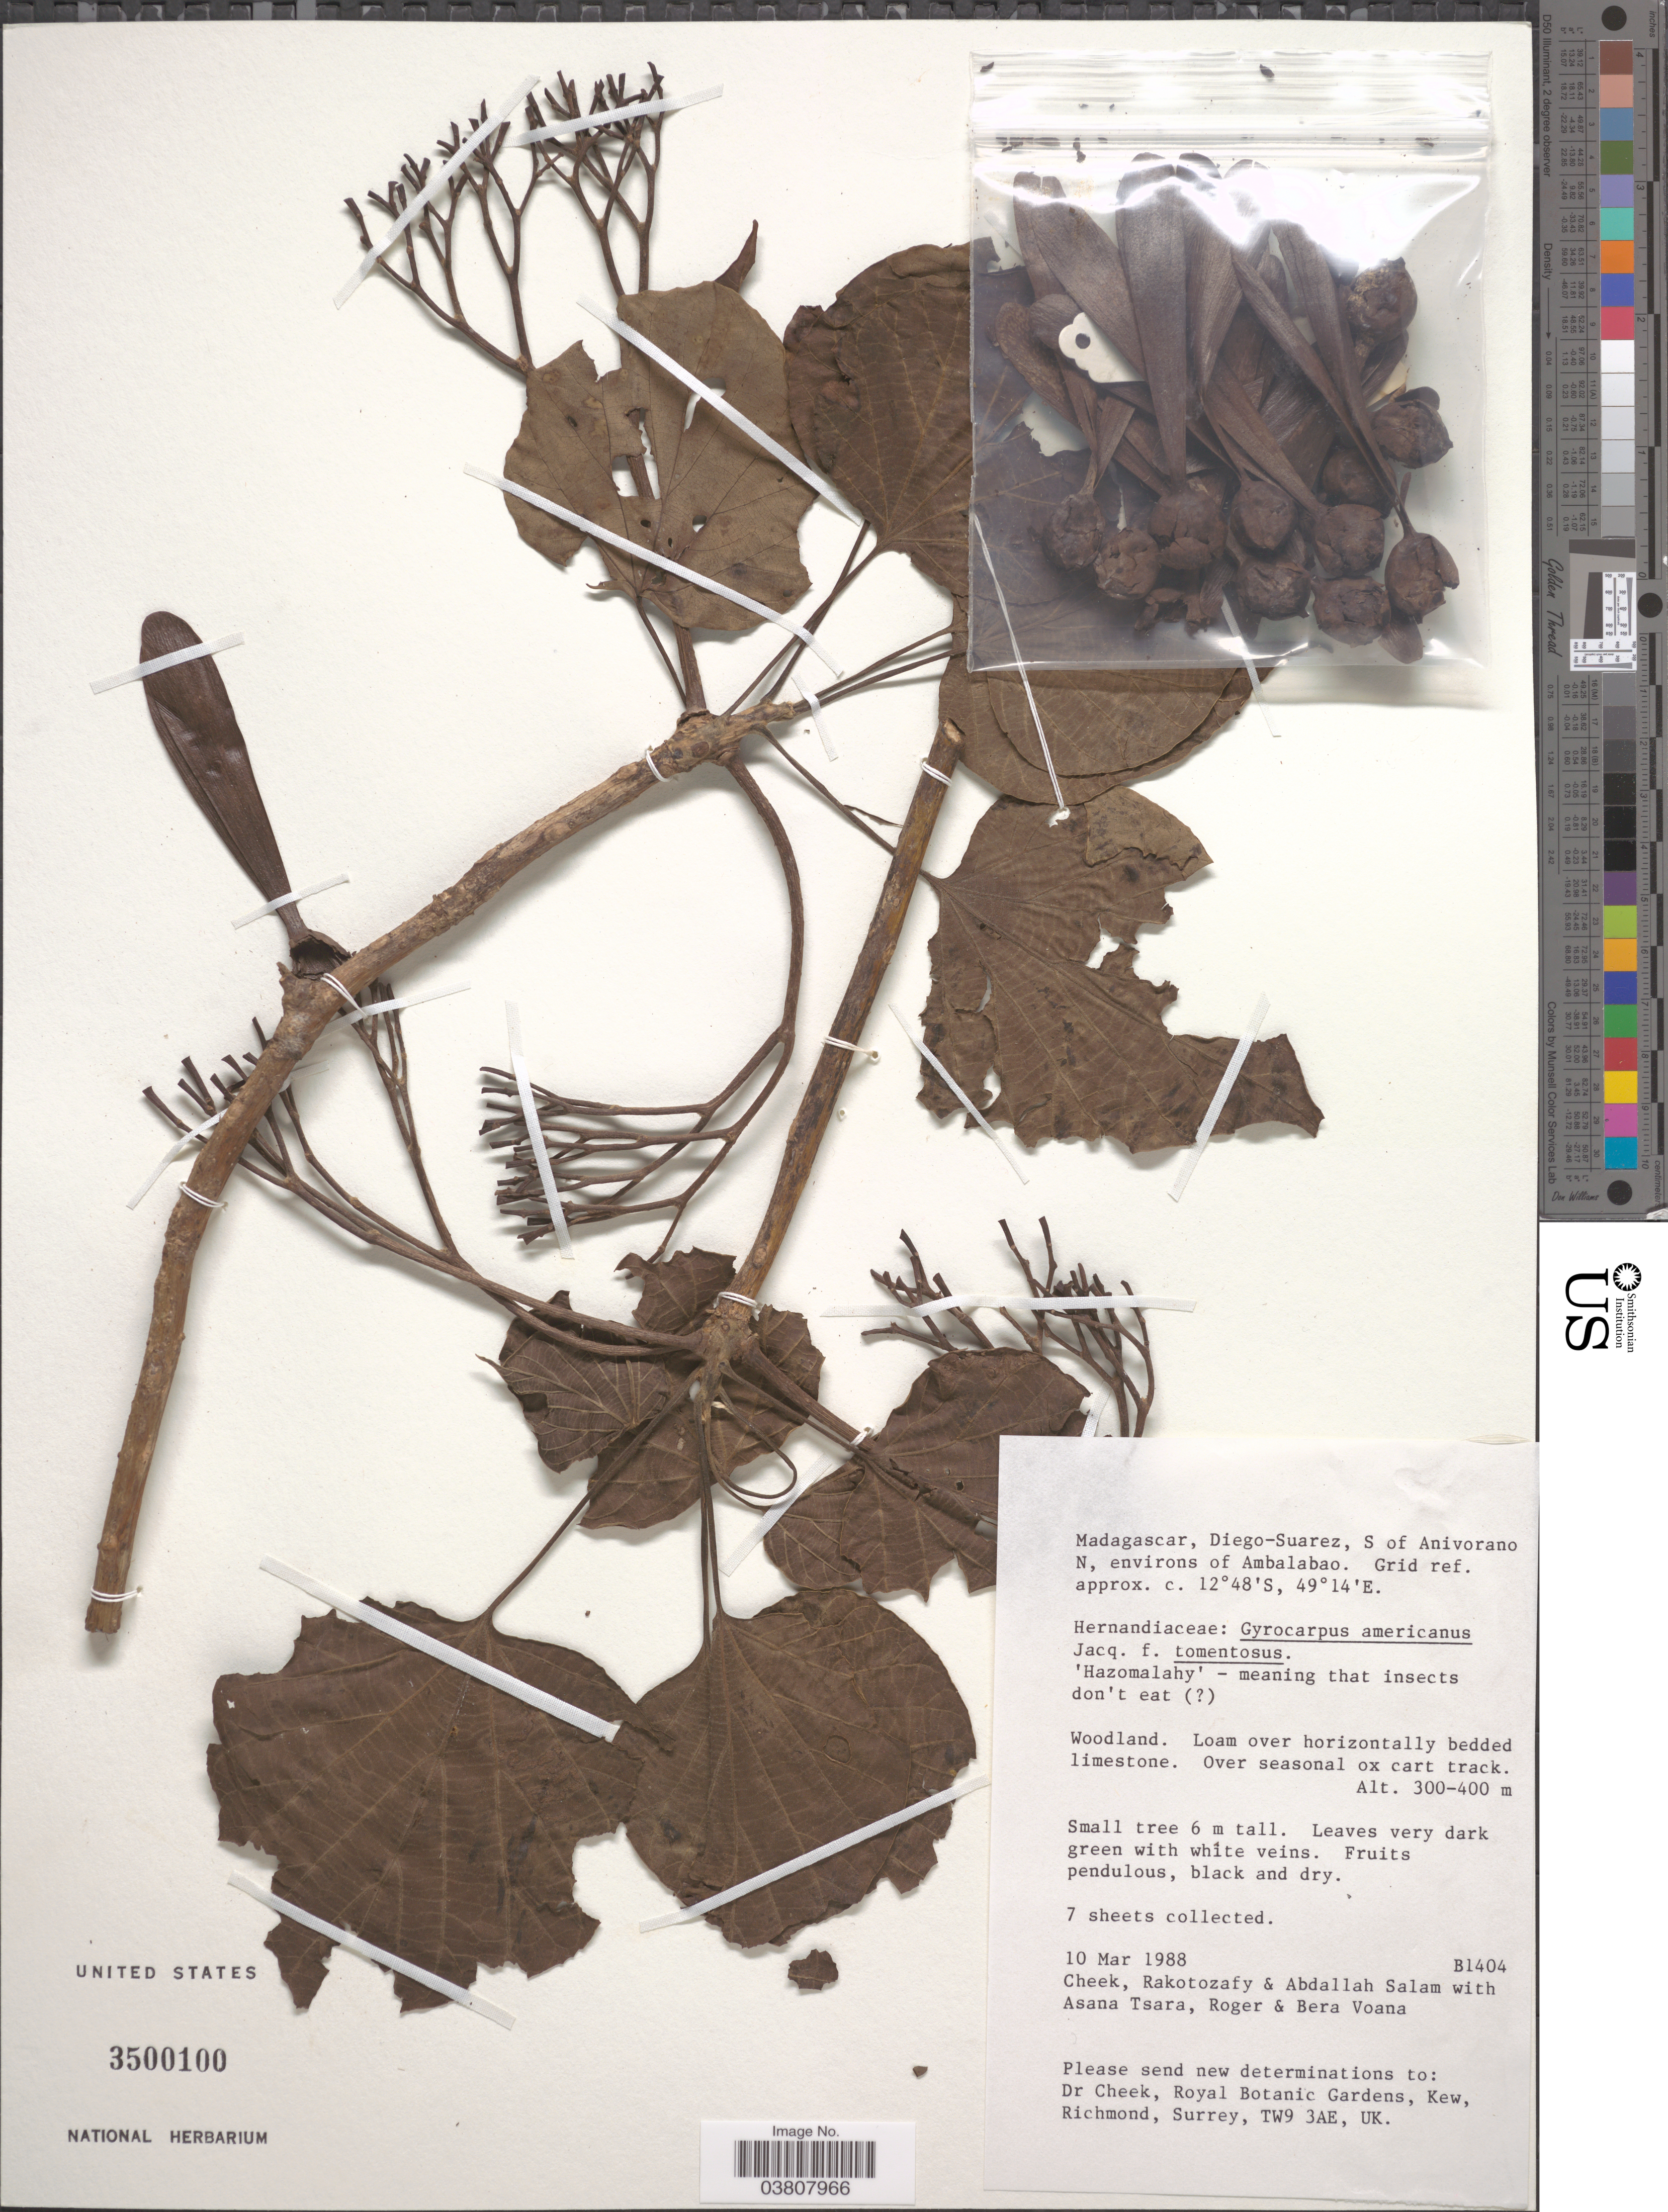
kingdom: Plantae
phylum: Tracheophyta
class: Magnoliopsida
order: Laurales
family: Hernandiaceae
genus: Gyrocarpus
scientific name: Gyrocarpus americanus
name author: Jacq.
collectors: -. Cheek, Rakotozafy, A. Salam, A. Tsara & et al.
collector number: B1404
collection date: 1988-03-10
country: Madagascar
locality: Diego-Suarez, S of Anivorano N, environs of Ambalaboa.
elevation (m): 300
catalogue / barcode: US 3500100